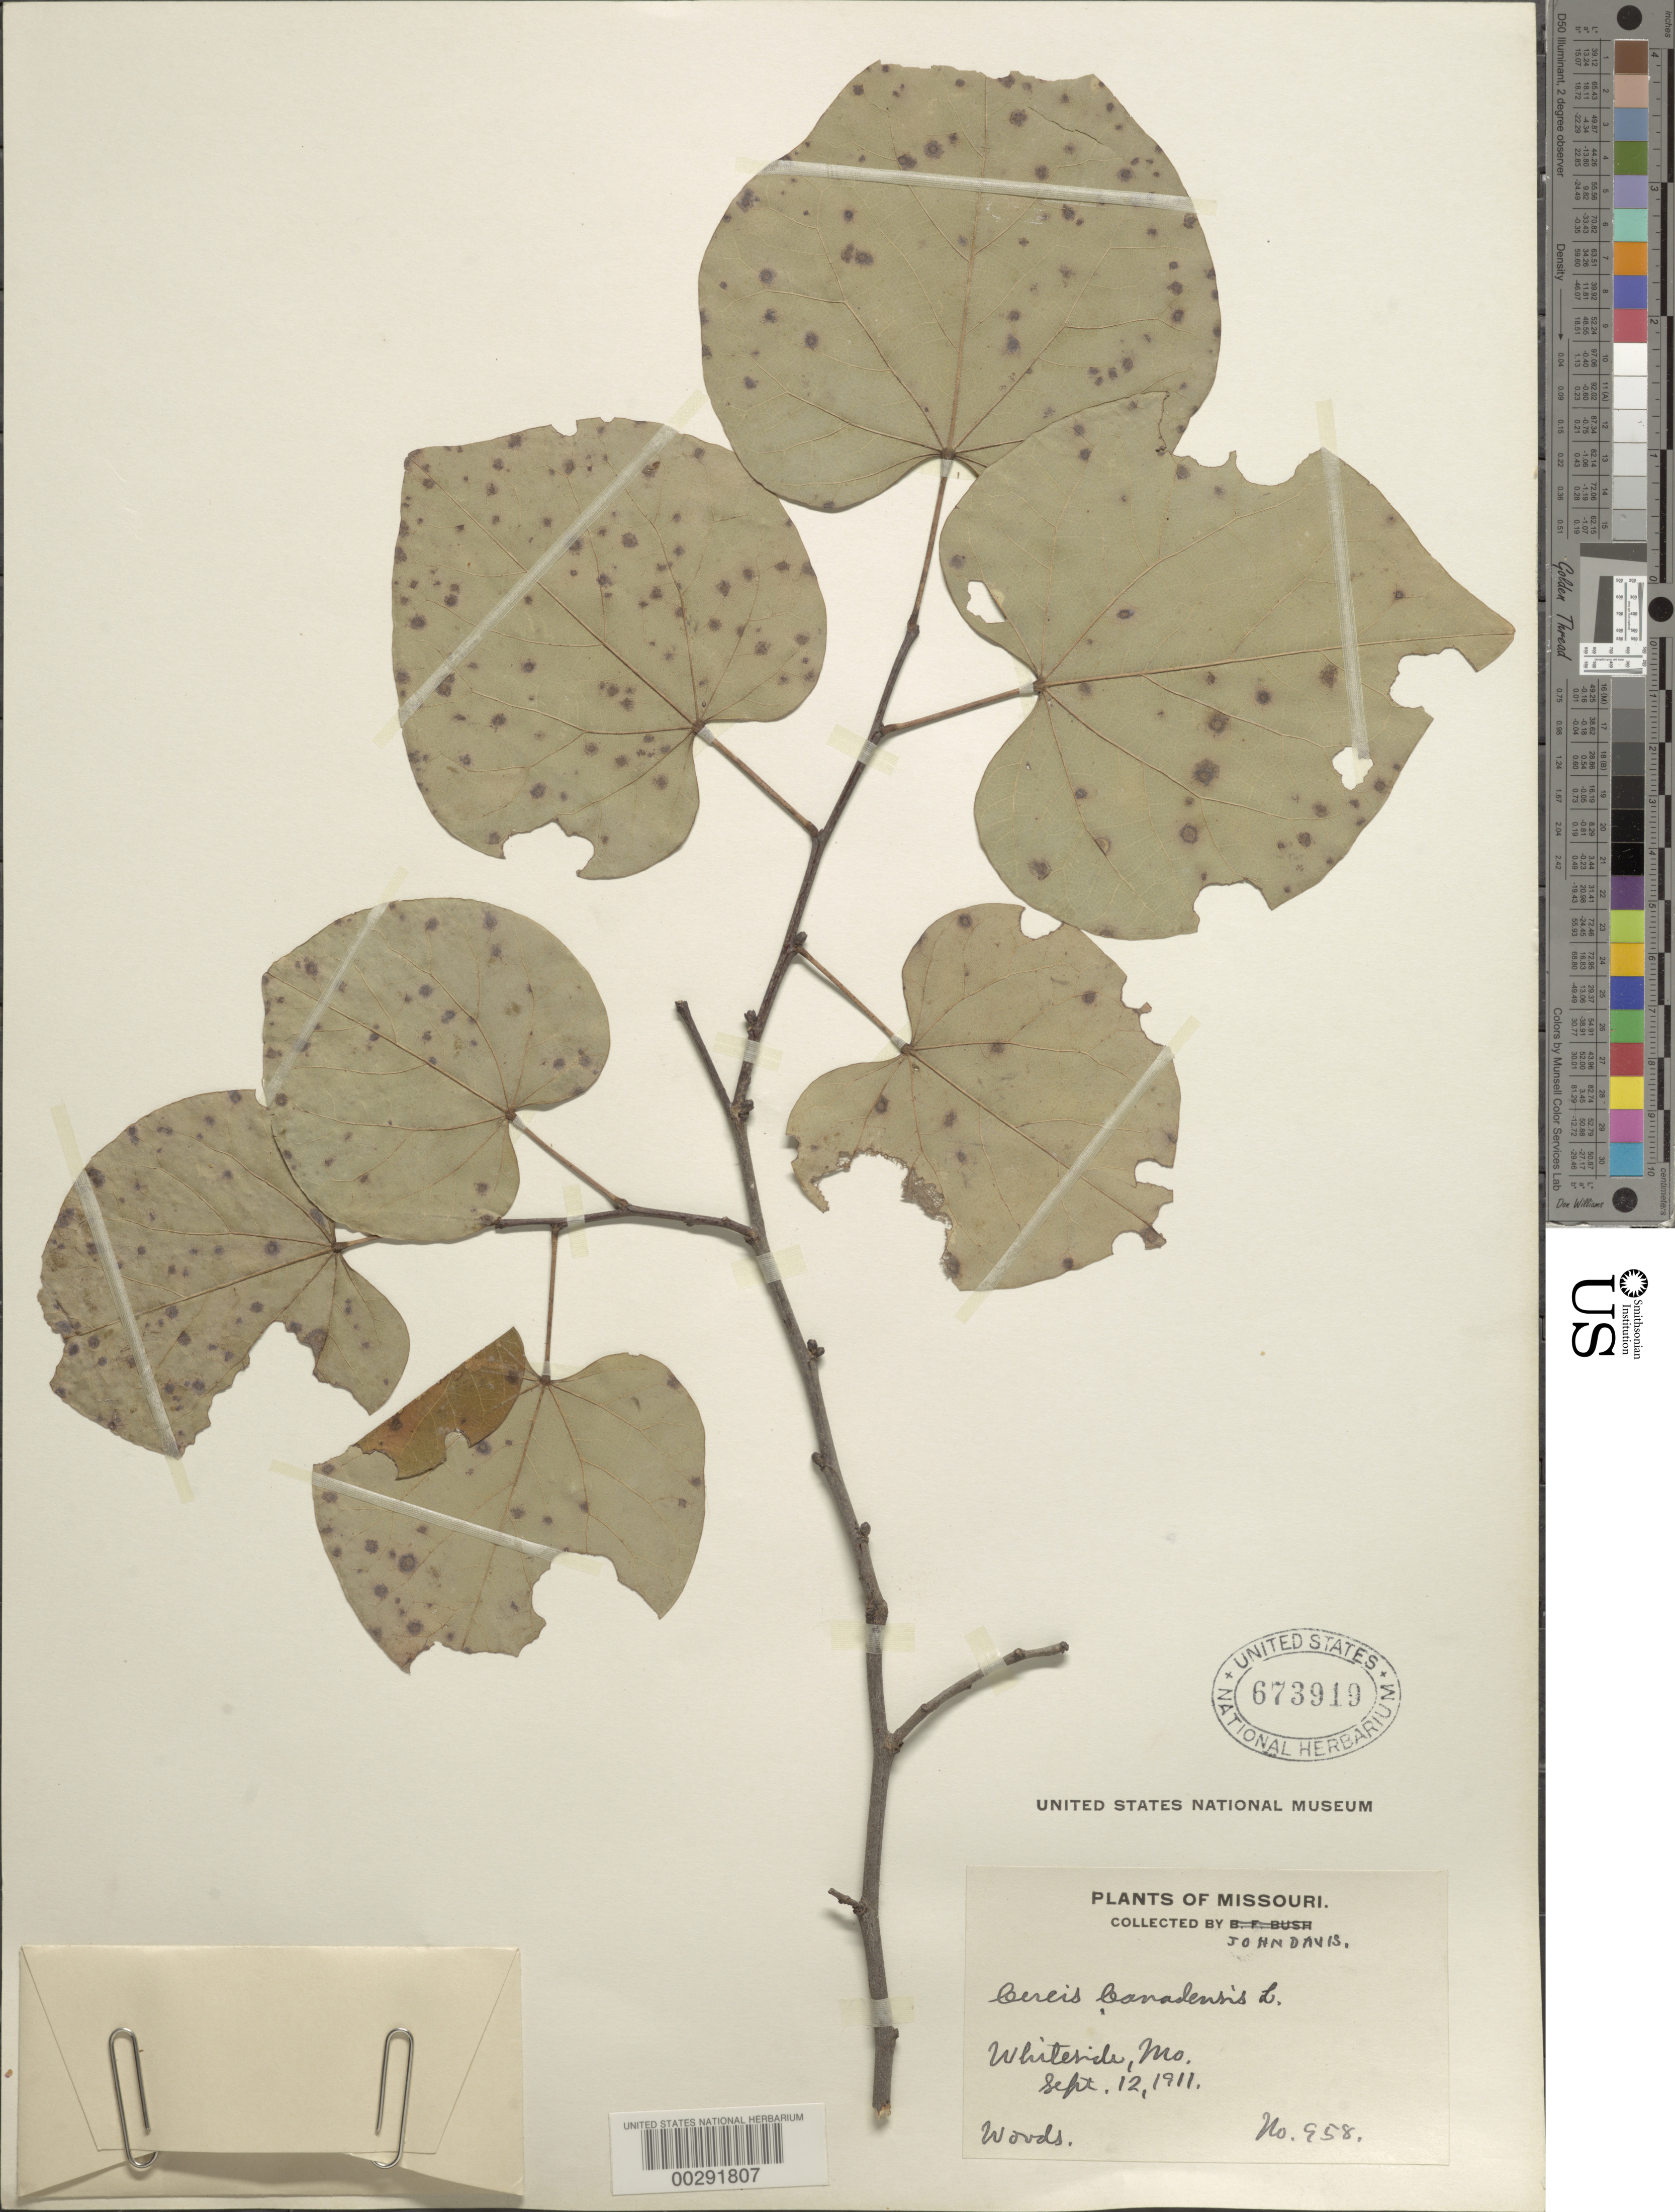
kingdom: Plantae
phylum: Tracheophyta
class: Magnoliopsida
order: Fabales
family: Fabaceae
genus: Cercis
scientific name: Cercis canadensis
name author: L.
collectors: J. Davis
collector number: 958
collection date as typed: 12 Sep 1911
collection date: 1911-09-12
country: United States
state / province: Missouri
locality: Whiteside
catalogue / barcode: US 673919